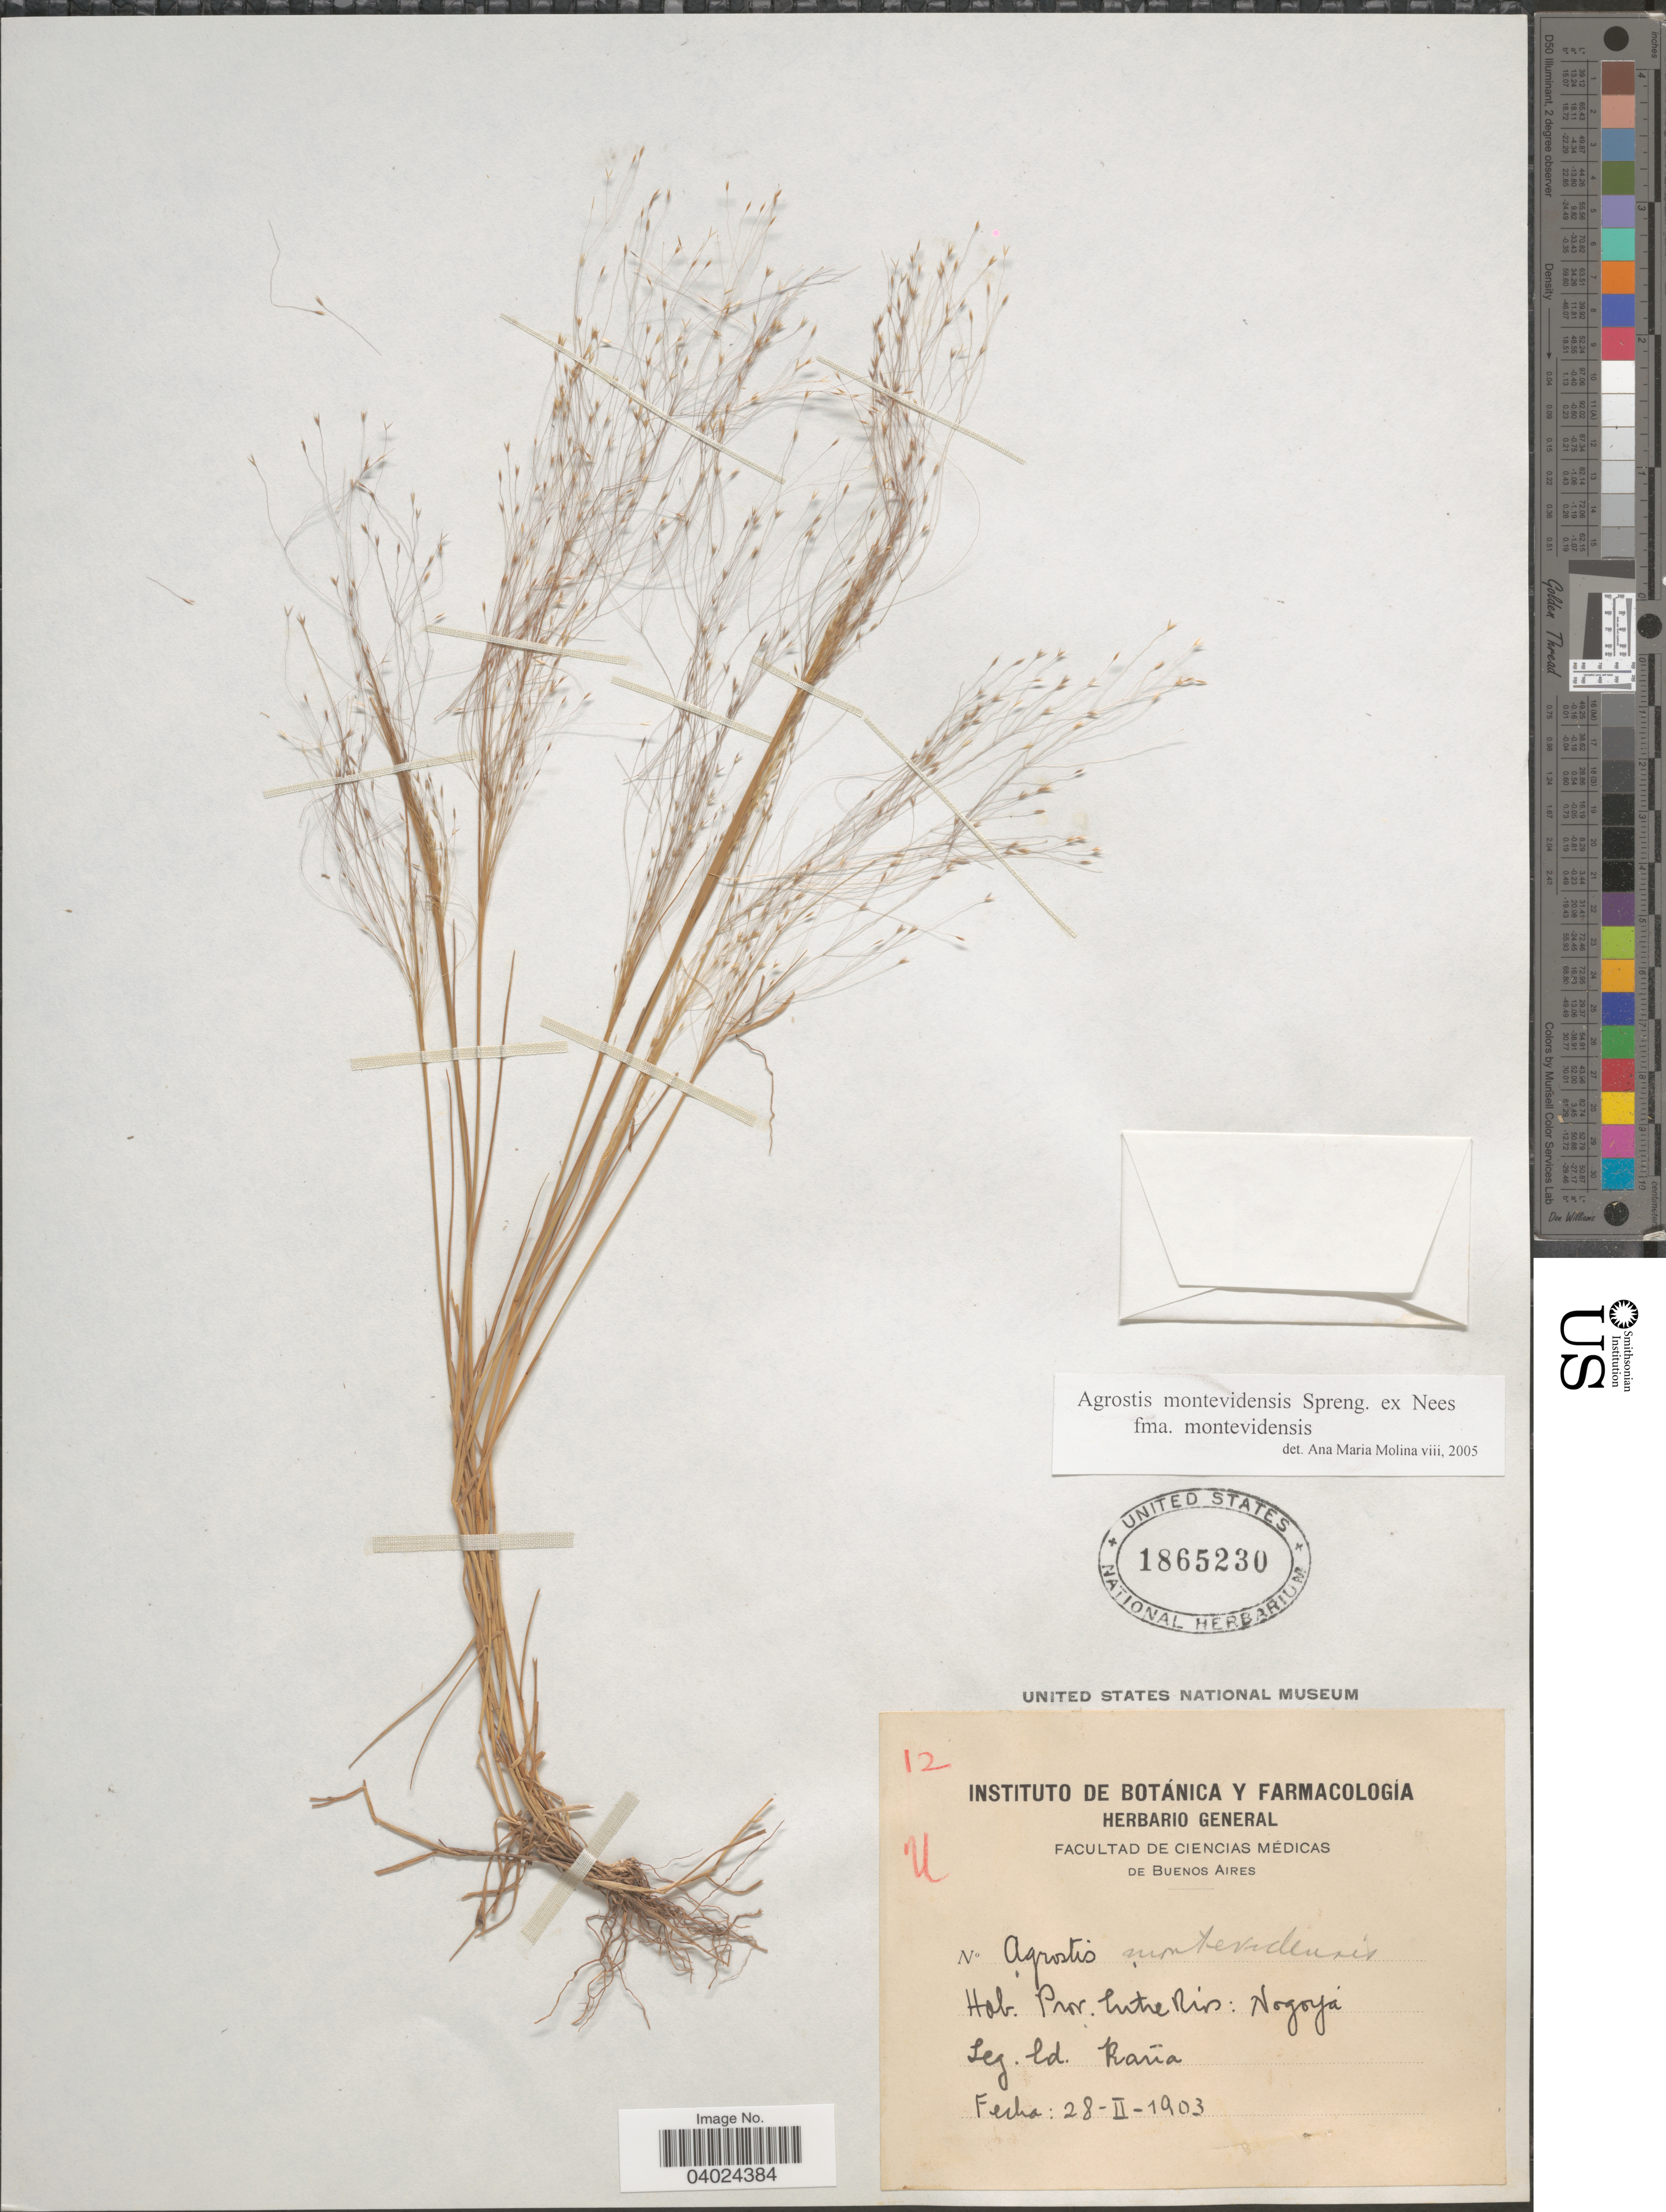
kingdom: Plantae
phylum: Tracheophyta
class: Liliopsida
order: Poales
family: Poaceae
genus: Agrostis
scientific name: Agrostis montevidensis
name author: A. Spreng. ex Nees in Mart.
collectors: Raña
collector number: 12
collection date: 1903-02-28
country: Argentina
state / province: Entre Rios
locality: Nogoya.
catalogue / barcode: US 1865230